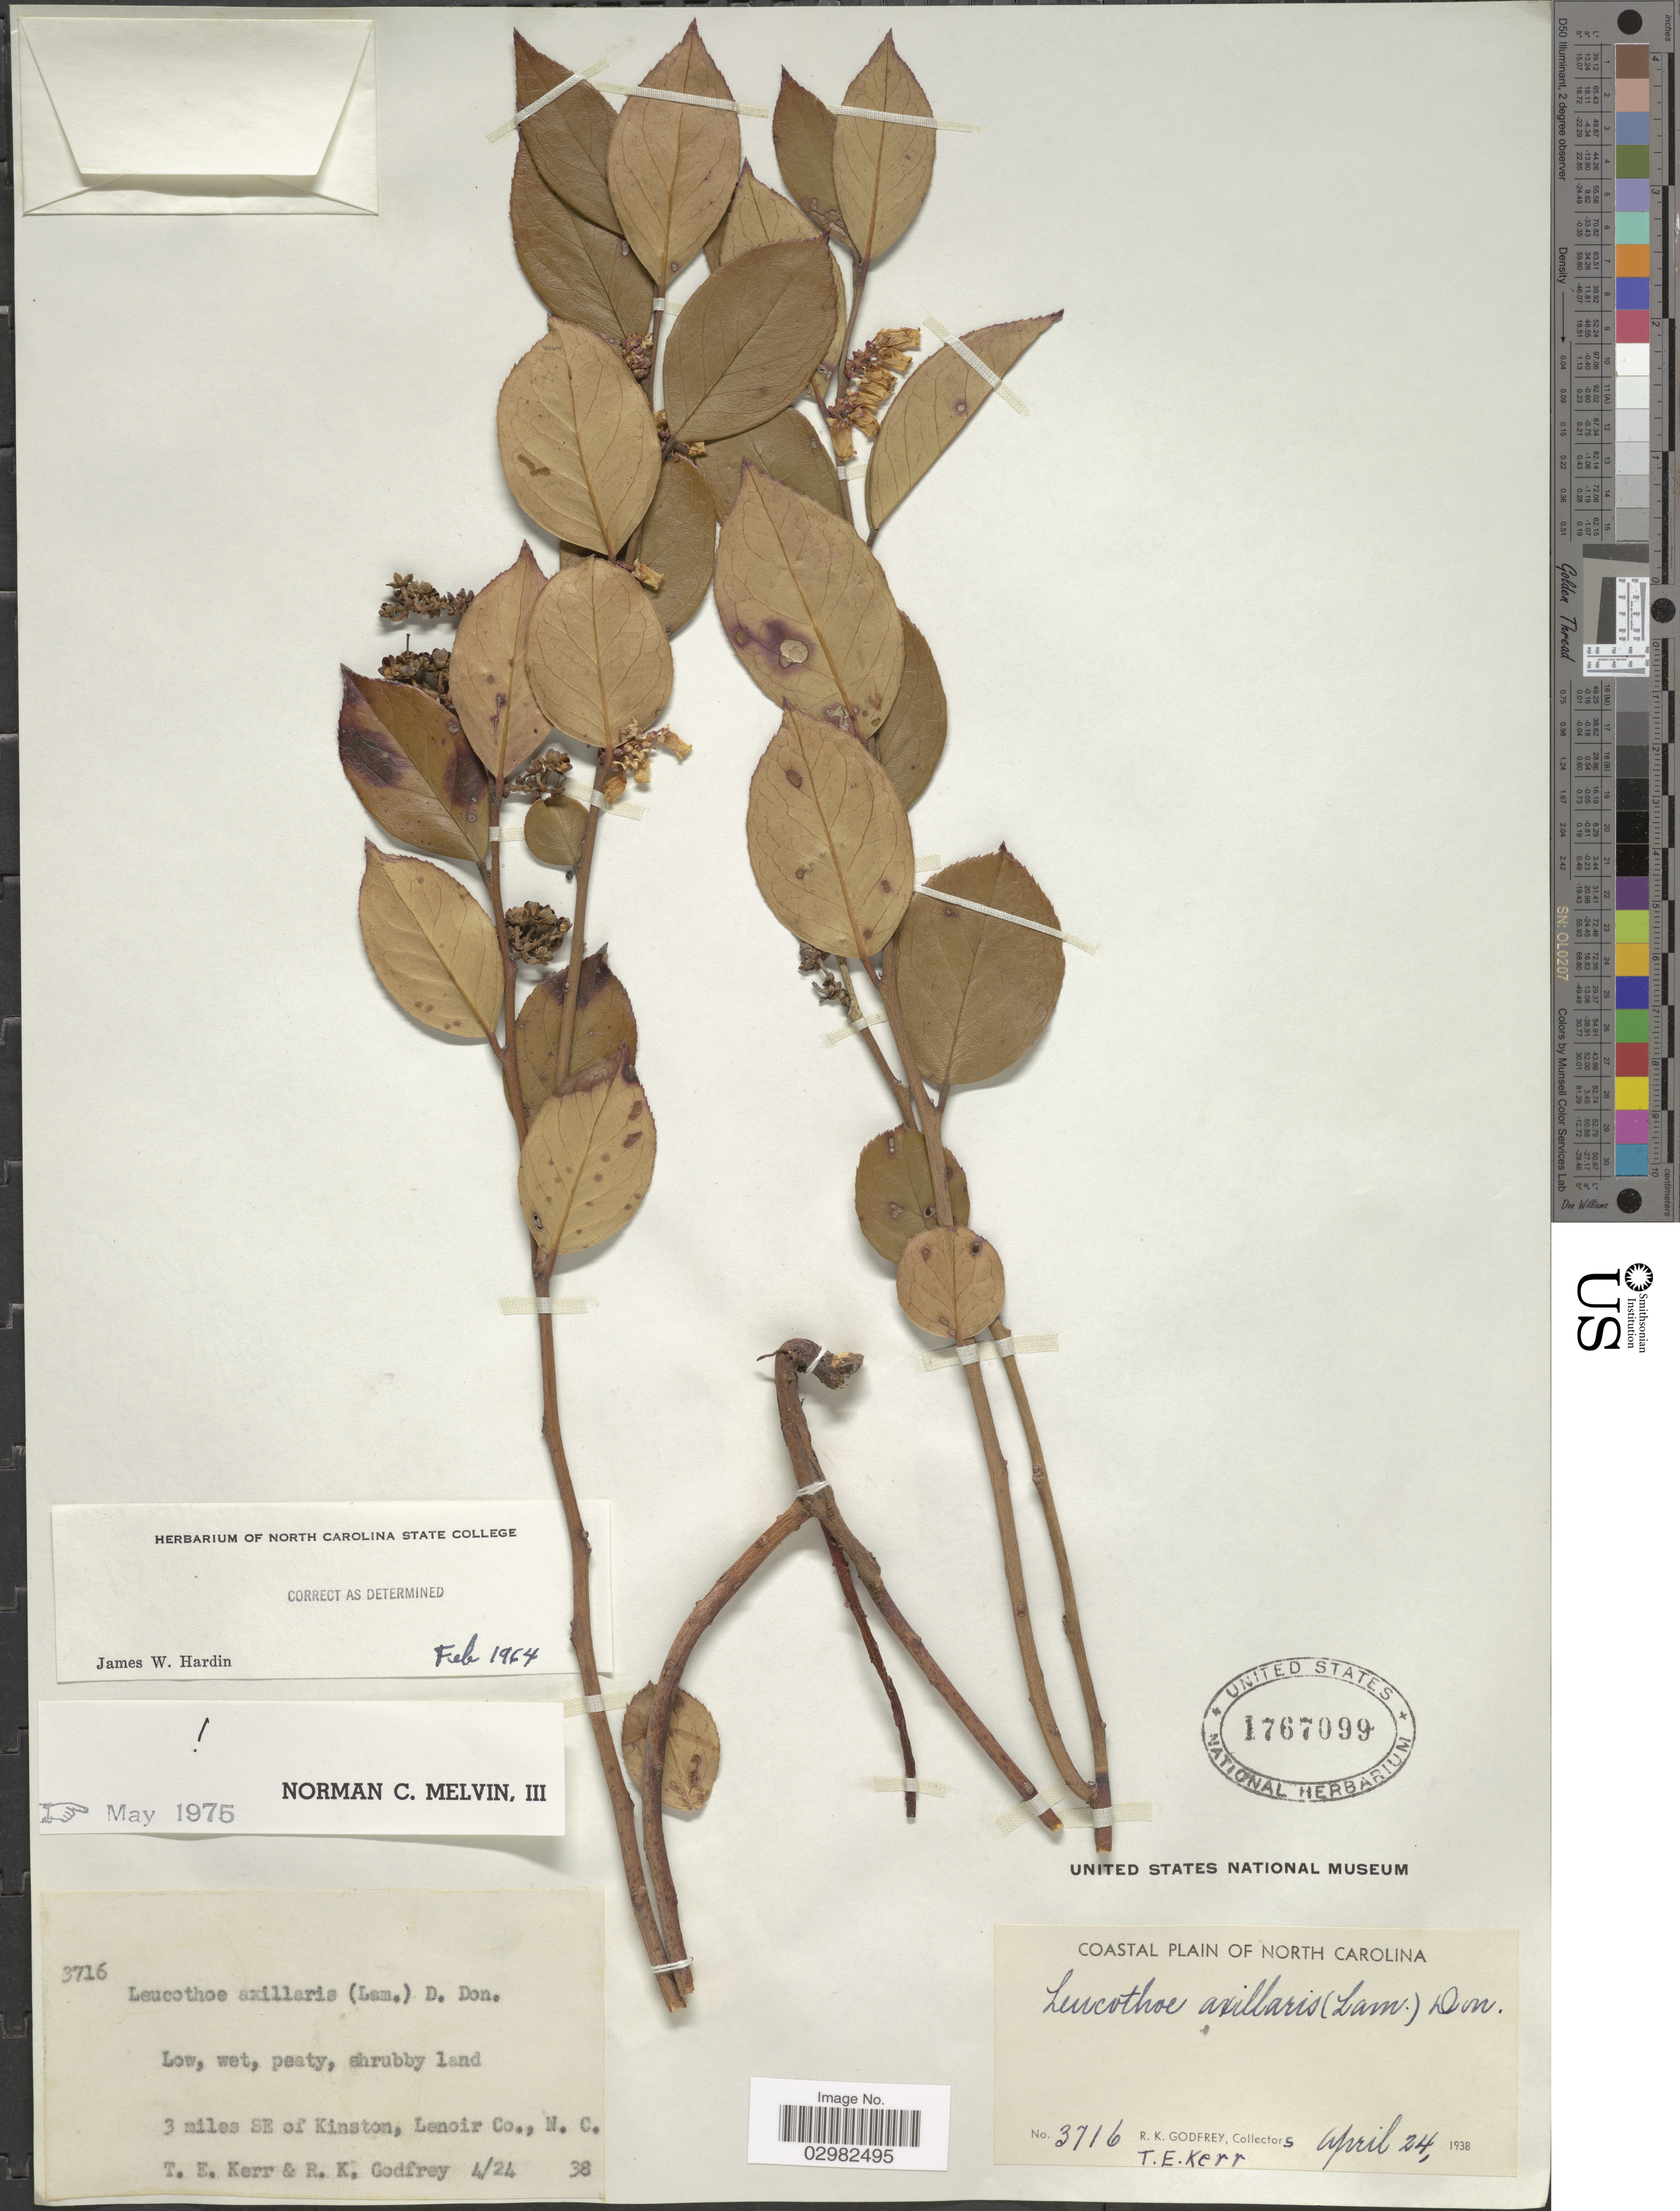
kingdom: Plantae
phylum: Tracheophyta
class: Magnoliopsida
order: Ericales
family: Ericaceae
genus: Leucothoe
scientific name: Leucothoë axillaris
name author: (Lam.) D. Don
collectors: R. K. Godfrey & T. E. Kerr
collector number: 3716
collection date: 1938-04-24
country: United States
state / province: North Carolina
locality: Coastal Plain of North Carolina, 3 miles SE of Kinston, Lenoir Co.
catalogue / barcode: US 1767099